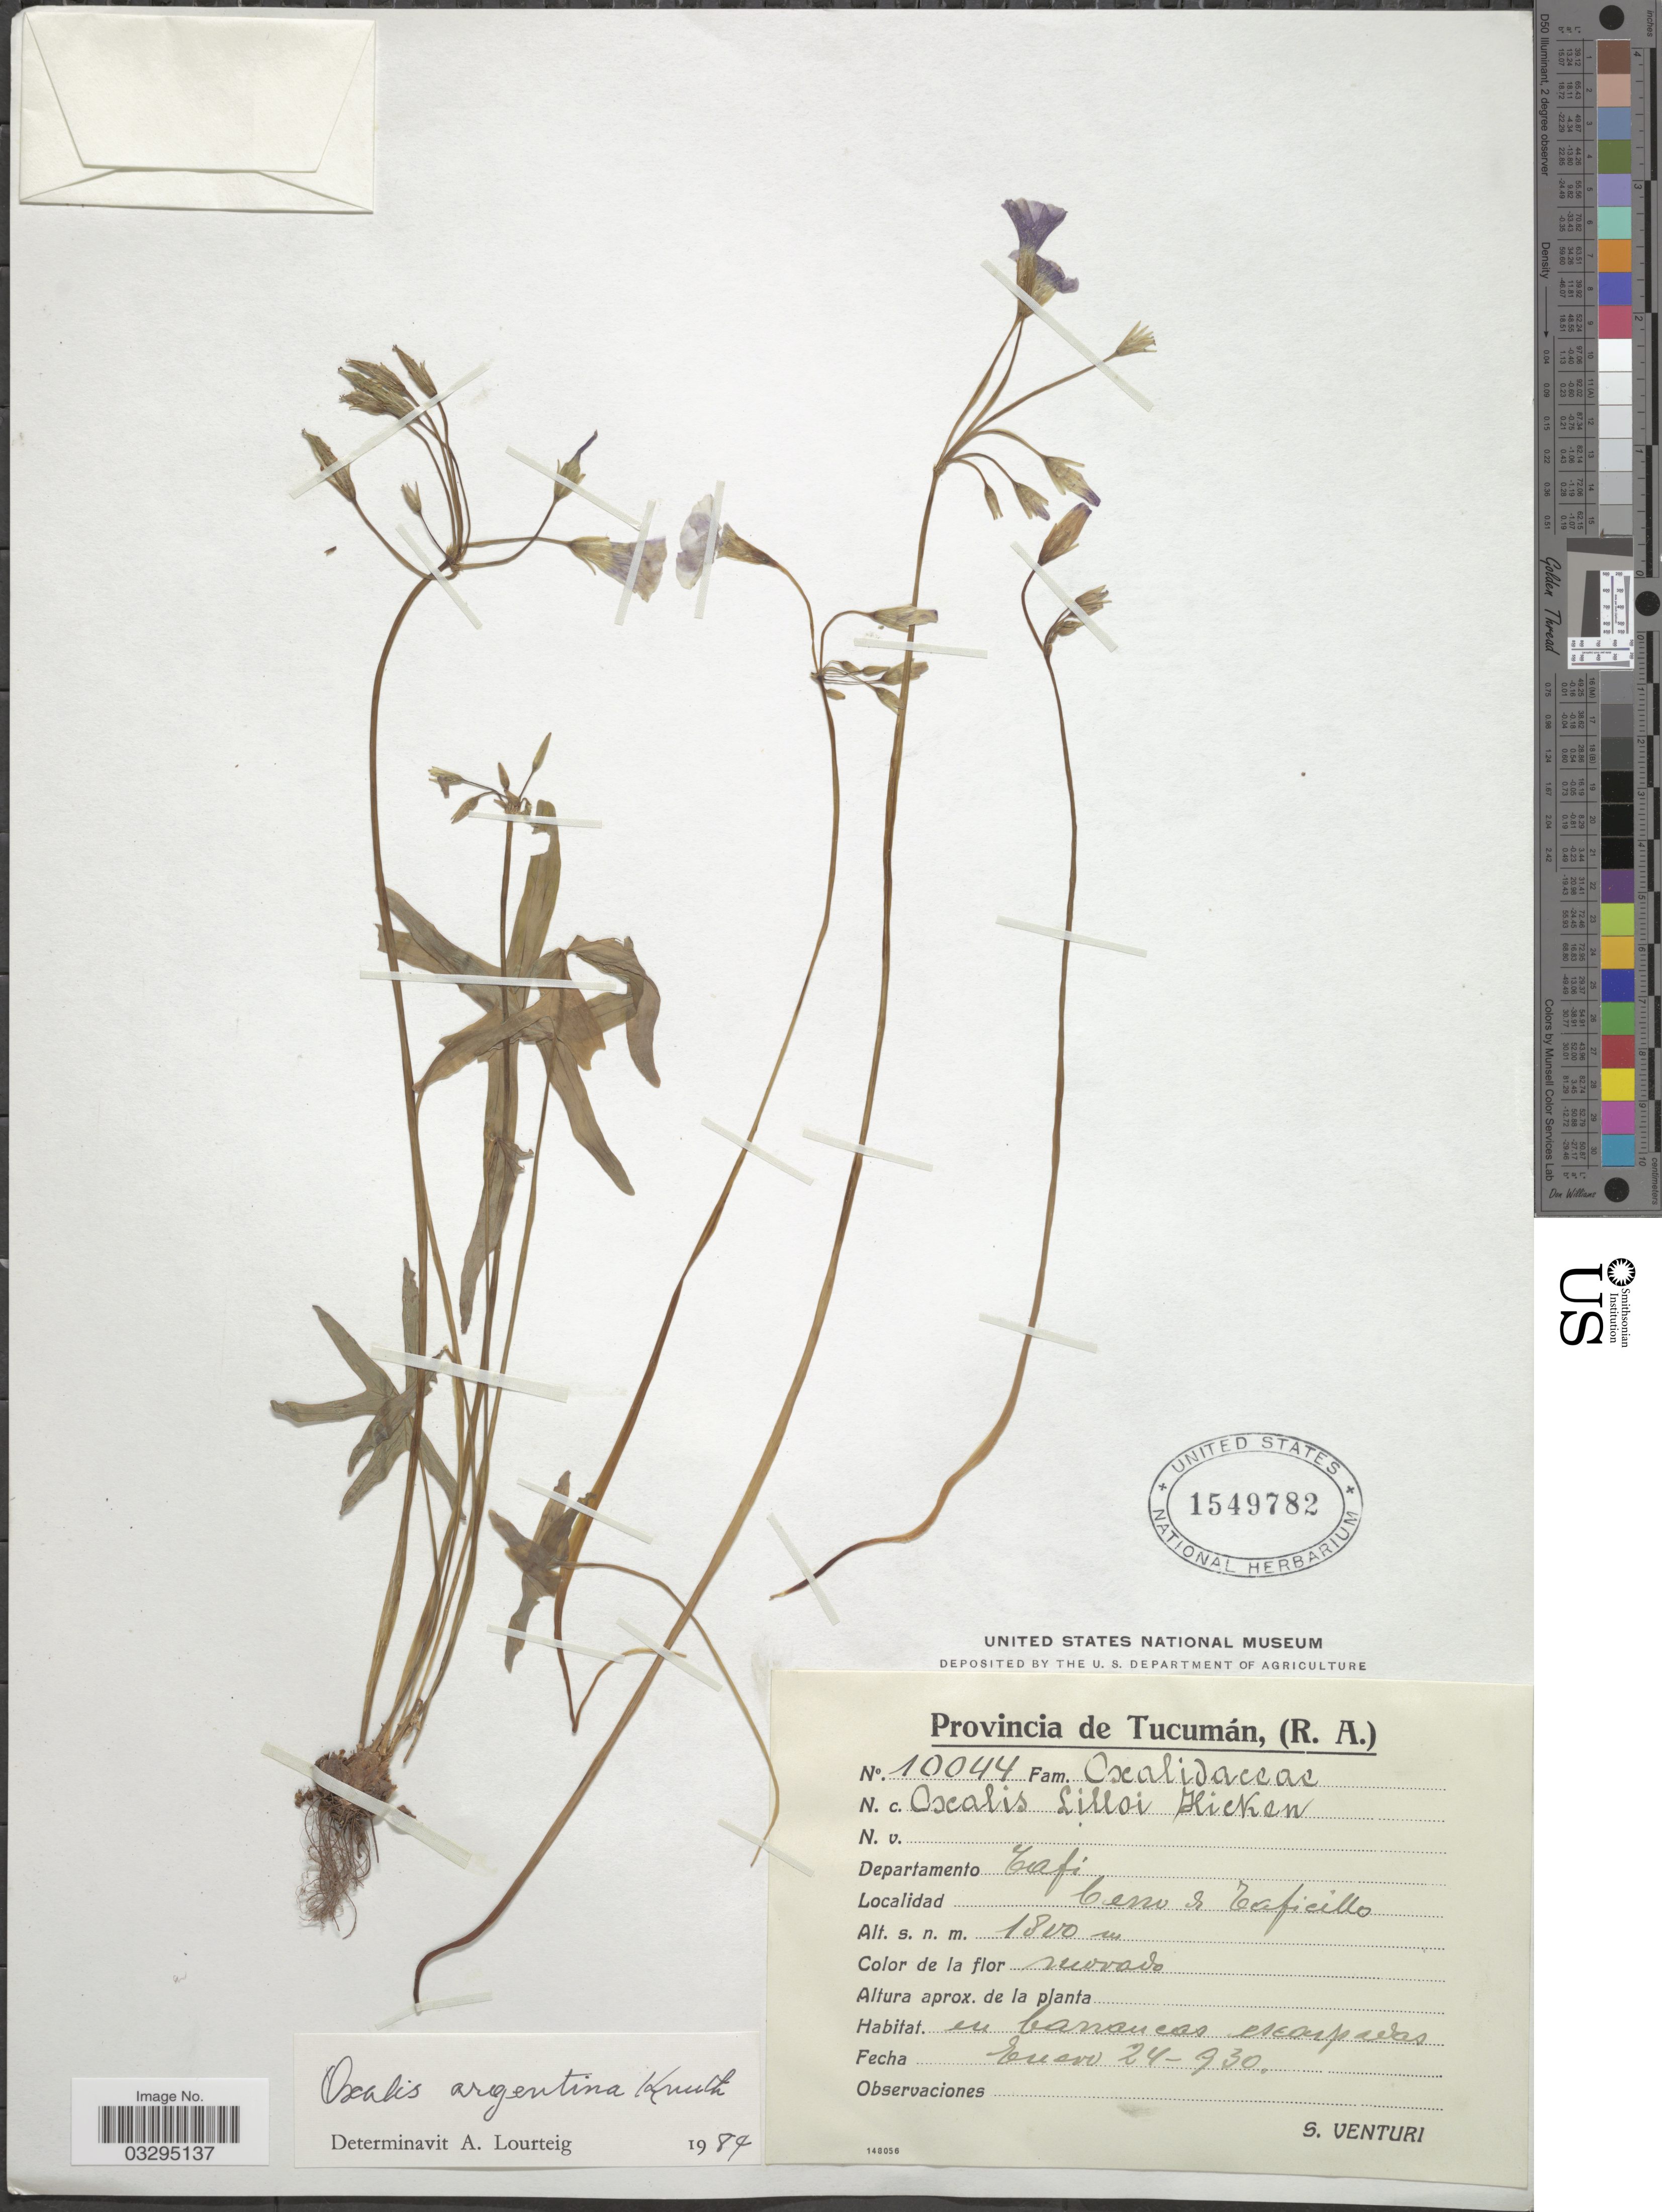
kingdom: Plantae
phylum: Tracheophyta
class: Magnoliopsida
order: Oxalidales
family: Oxalidaceae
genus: Oxalis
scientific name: Oxalis argentina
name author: R. Knuth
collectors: S. Venturi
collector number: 10044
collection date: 1930-01-24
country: Argentina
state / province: Tucuman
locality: Departamento Tafi. Cerro de Taficillo.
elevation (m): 1800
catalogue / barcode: US 1549782